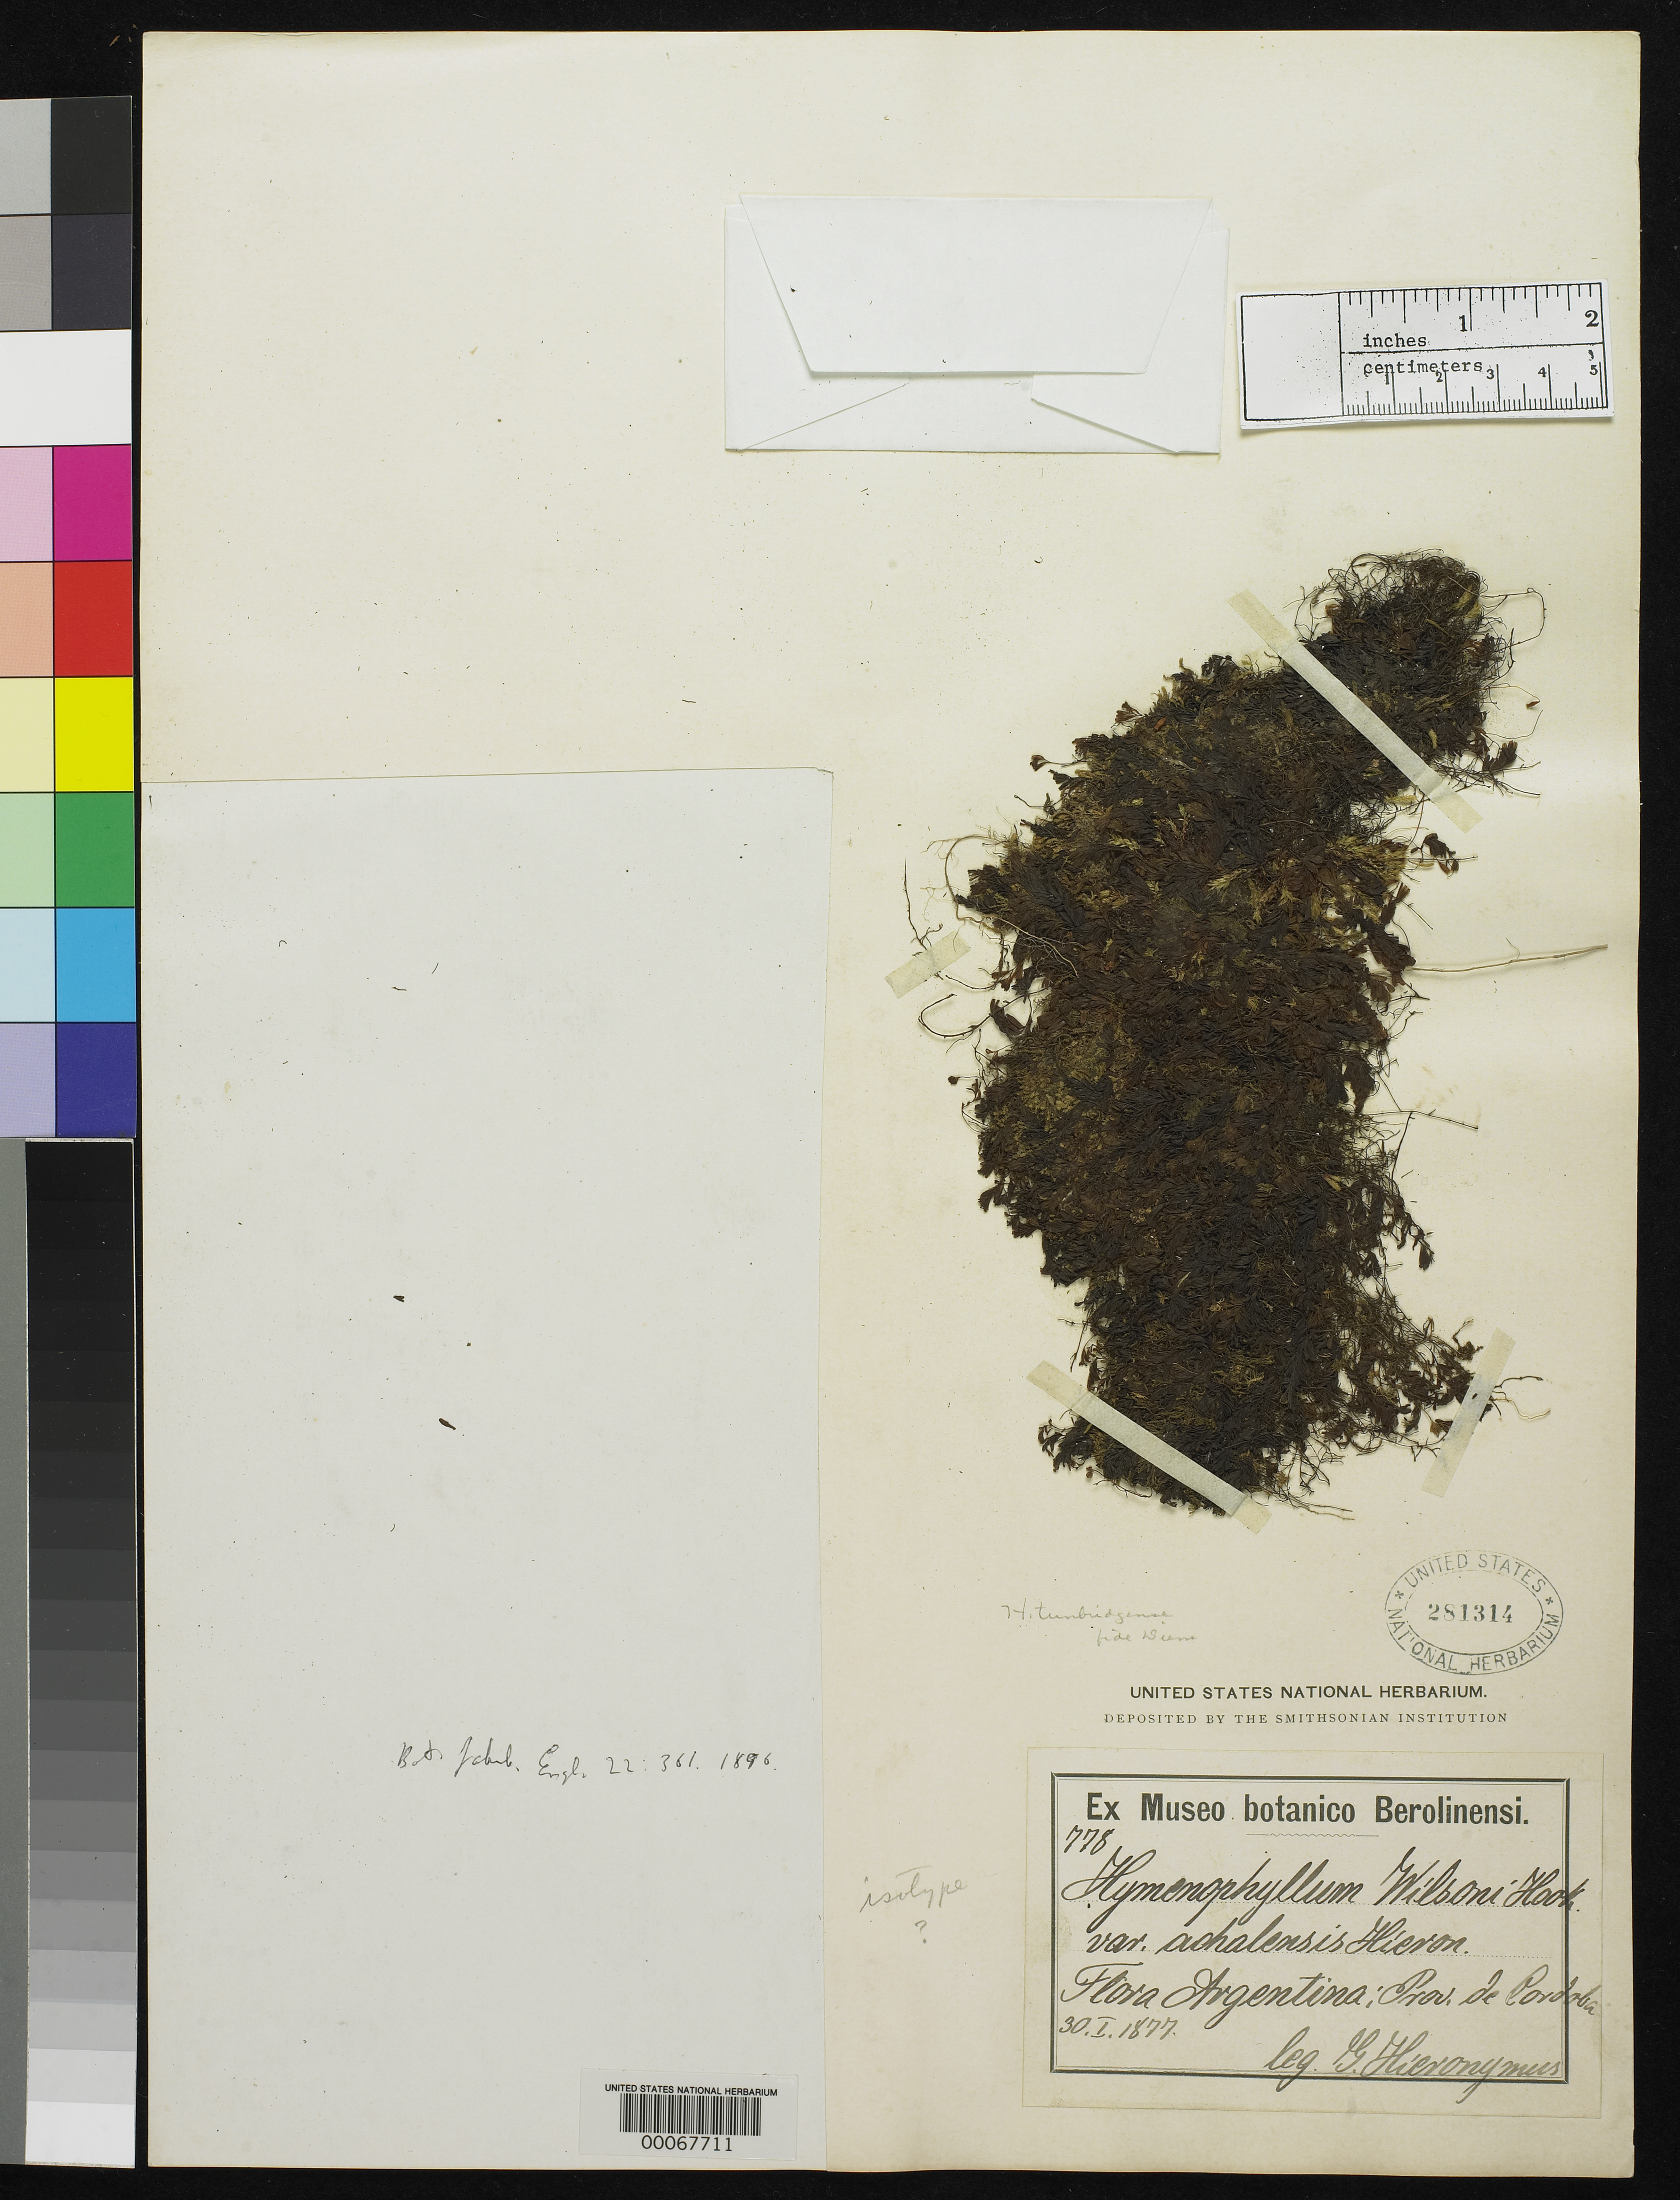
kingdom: Plantae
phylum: Tracheophyta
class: Polypodiopsida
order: Hymenophyllales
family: Hymenophyllaceae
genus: Hymenophyllum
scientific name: Hymenophyllum wilsonii var. achalense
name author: Hieron.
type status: Isosyntype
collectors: G. H. Hieronymus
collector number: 778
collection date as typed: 30 Jan 1877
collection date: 1877-01-30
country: Argentina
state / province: Córdoba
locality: Sierra Achala.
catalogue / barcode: US 281314